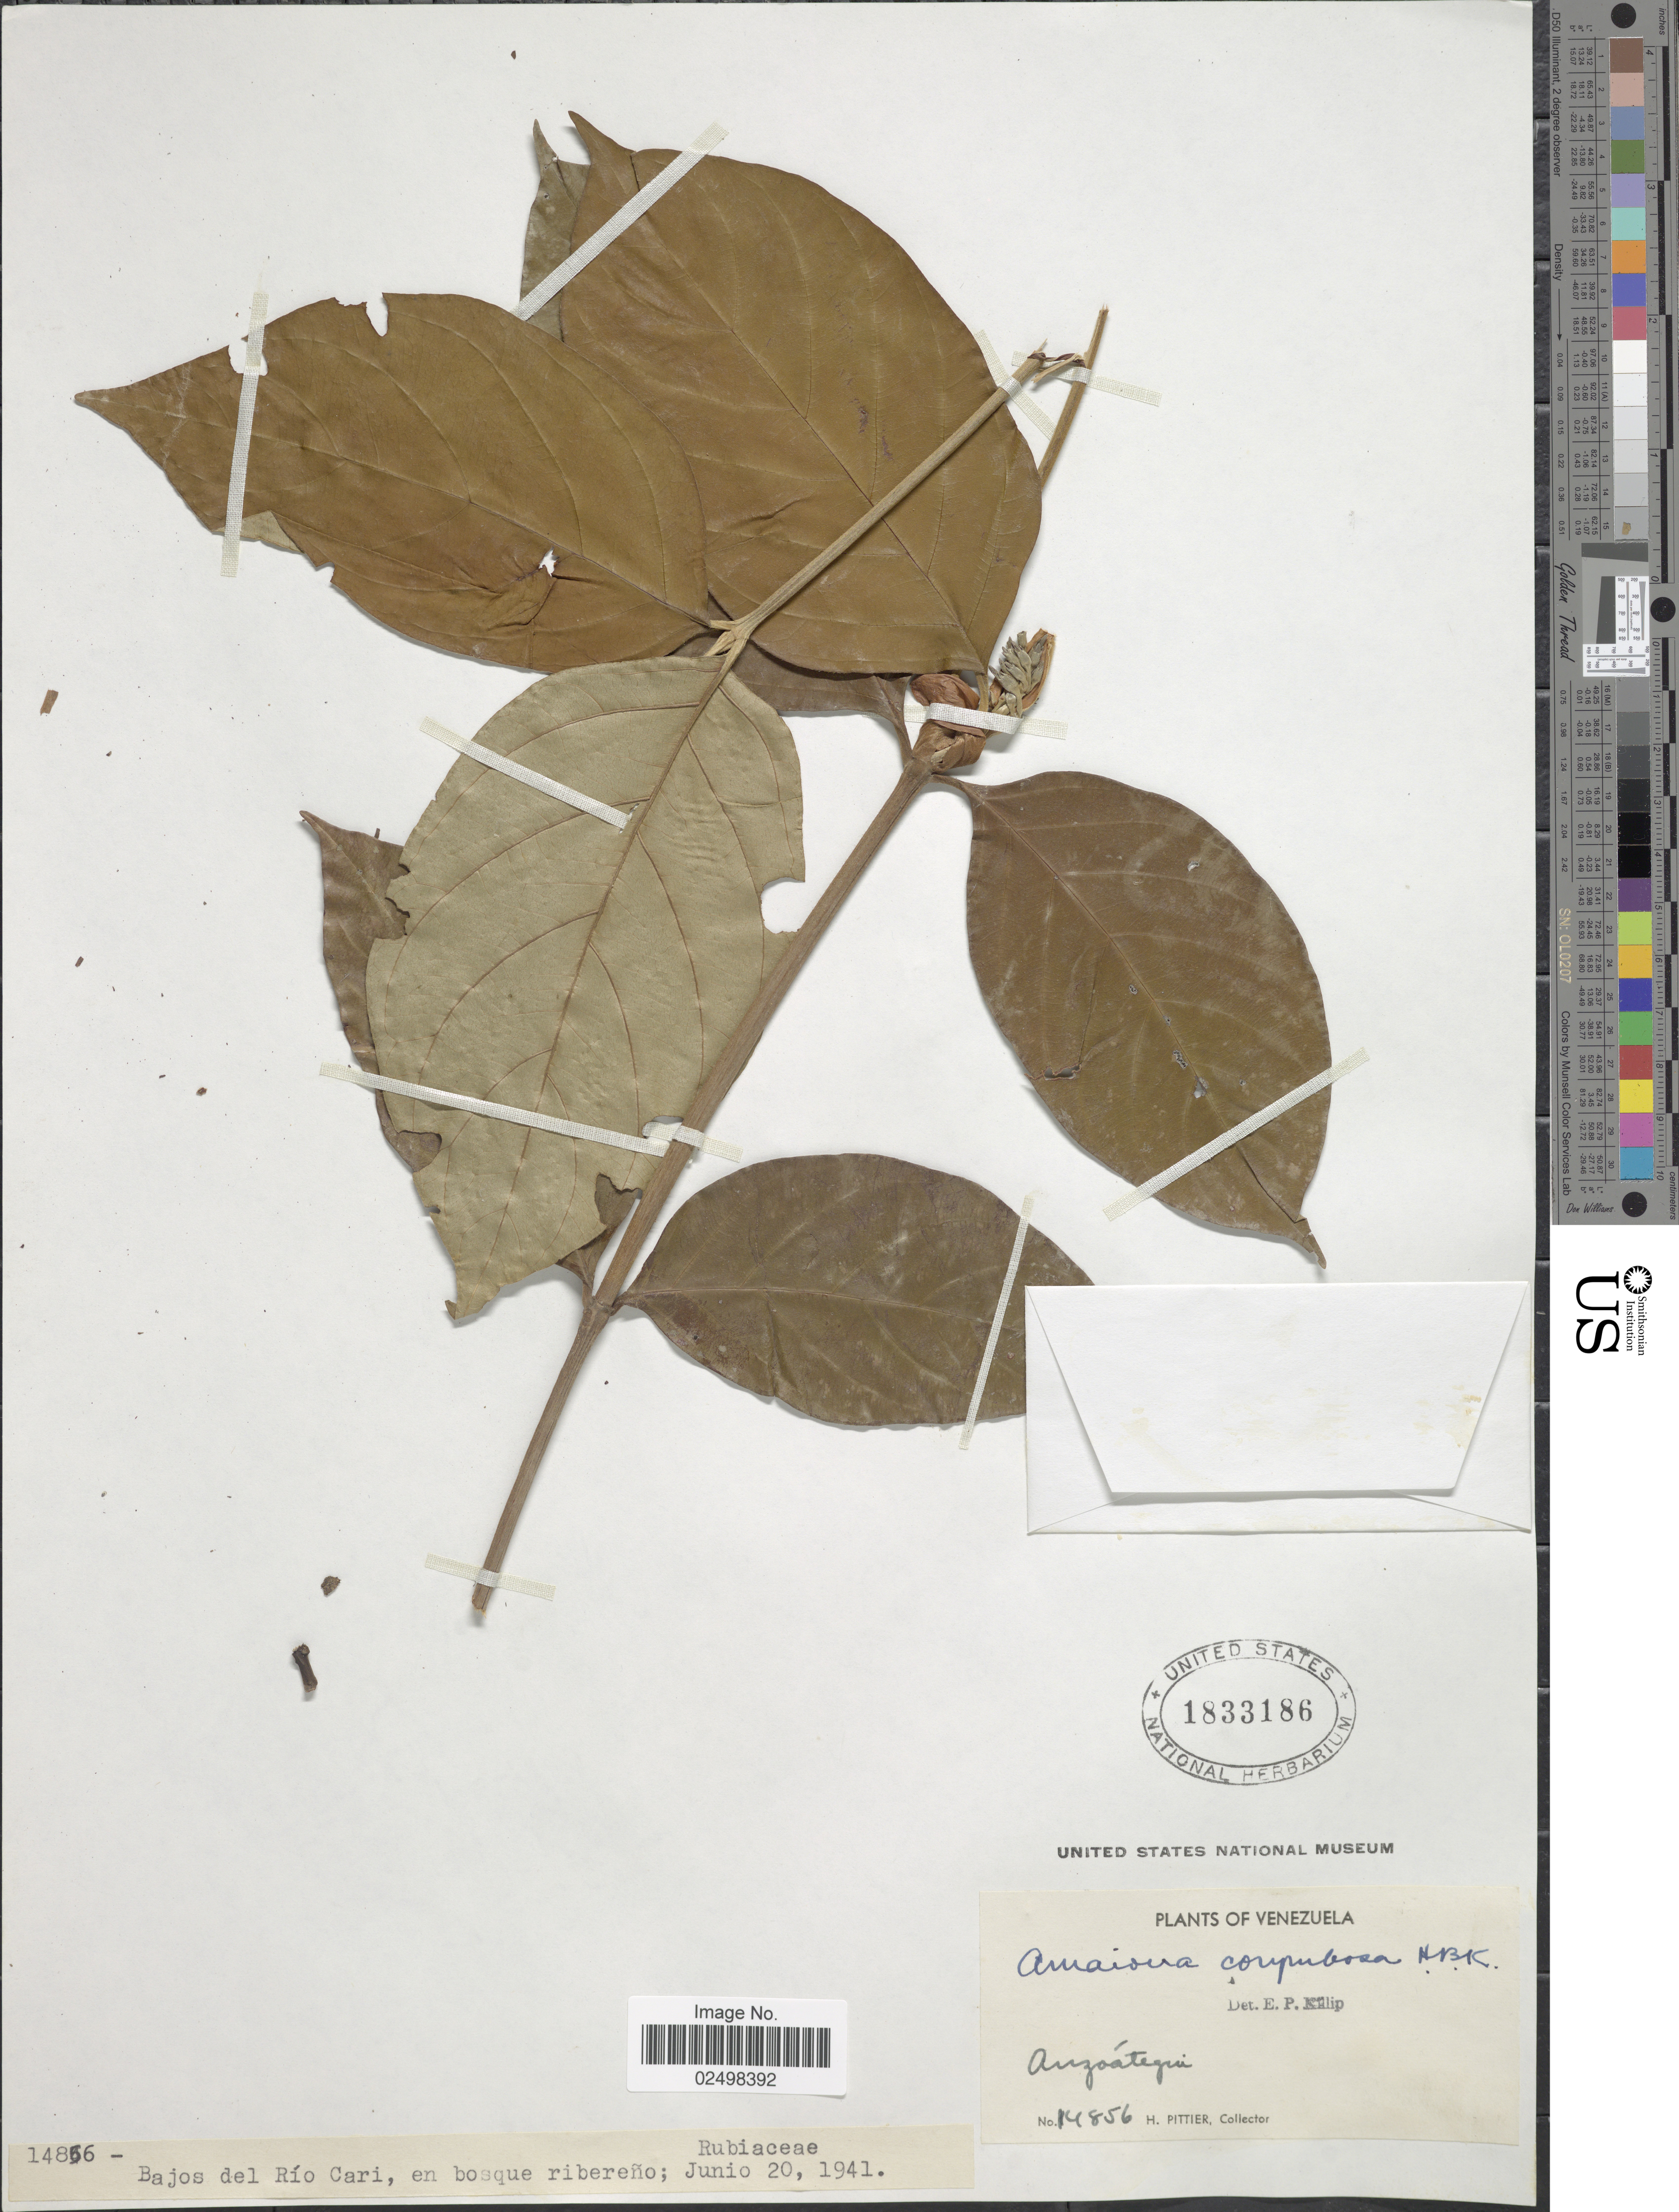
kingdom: Plantae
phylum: Tracheophyta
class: Magnoliopsida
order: Gentianales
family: Rubiaceae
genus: Amaioua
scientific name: Amaioua corymbosa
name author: Kunth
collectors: H. F. Pittier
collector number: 14856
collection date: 1941-06-20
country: Venezuela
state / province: Anzoategui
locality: Bajos del Rio Cari, en bosque ribereno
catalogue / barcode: US 1833186